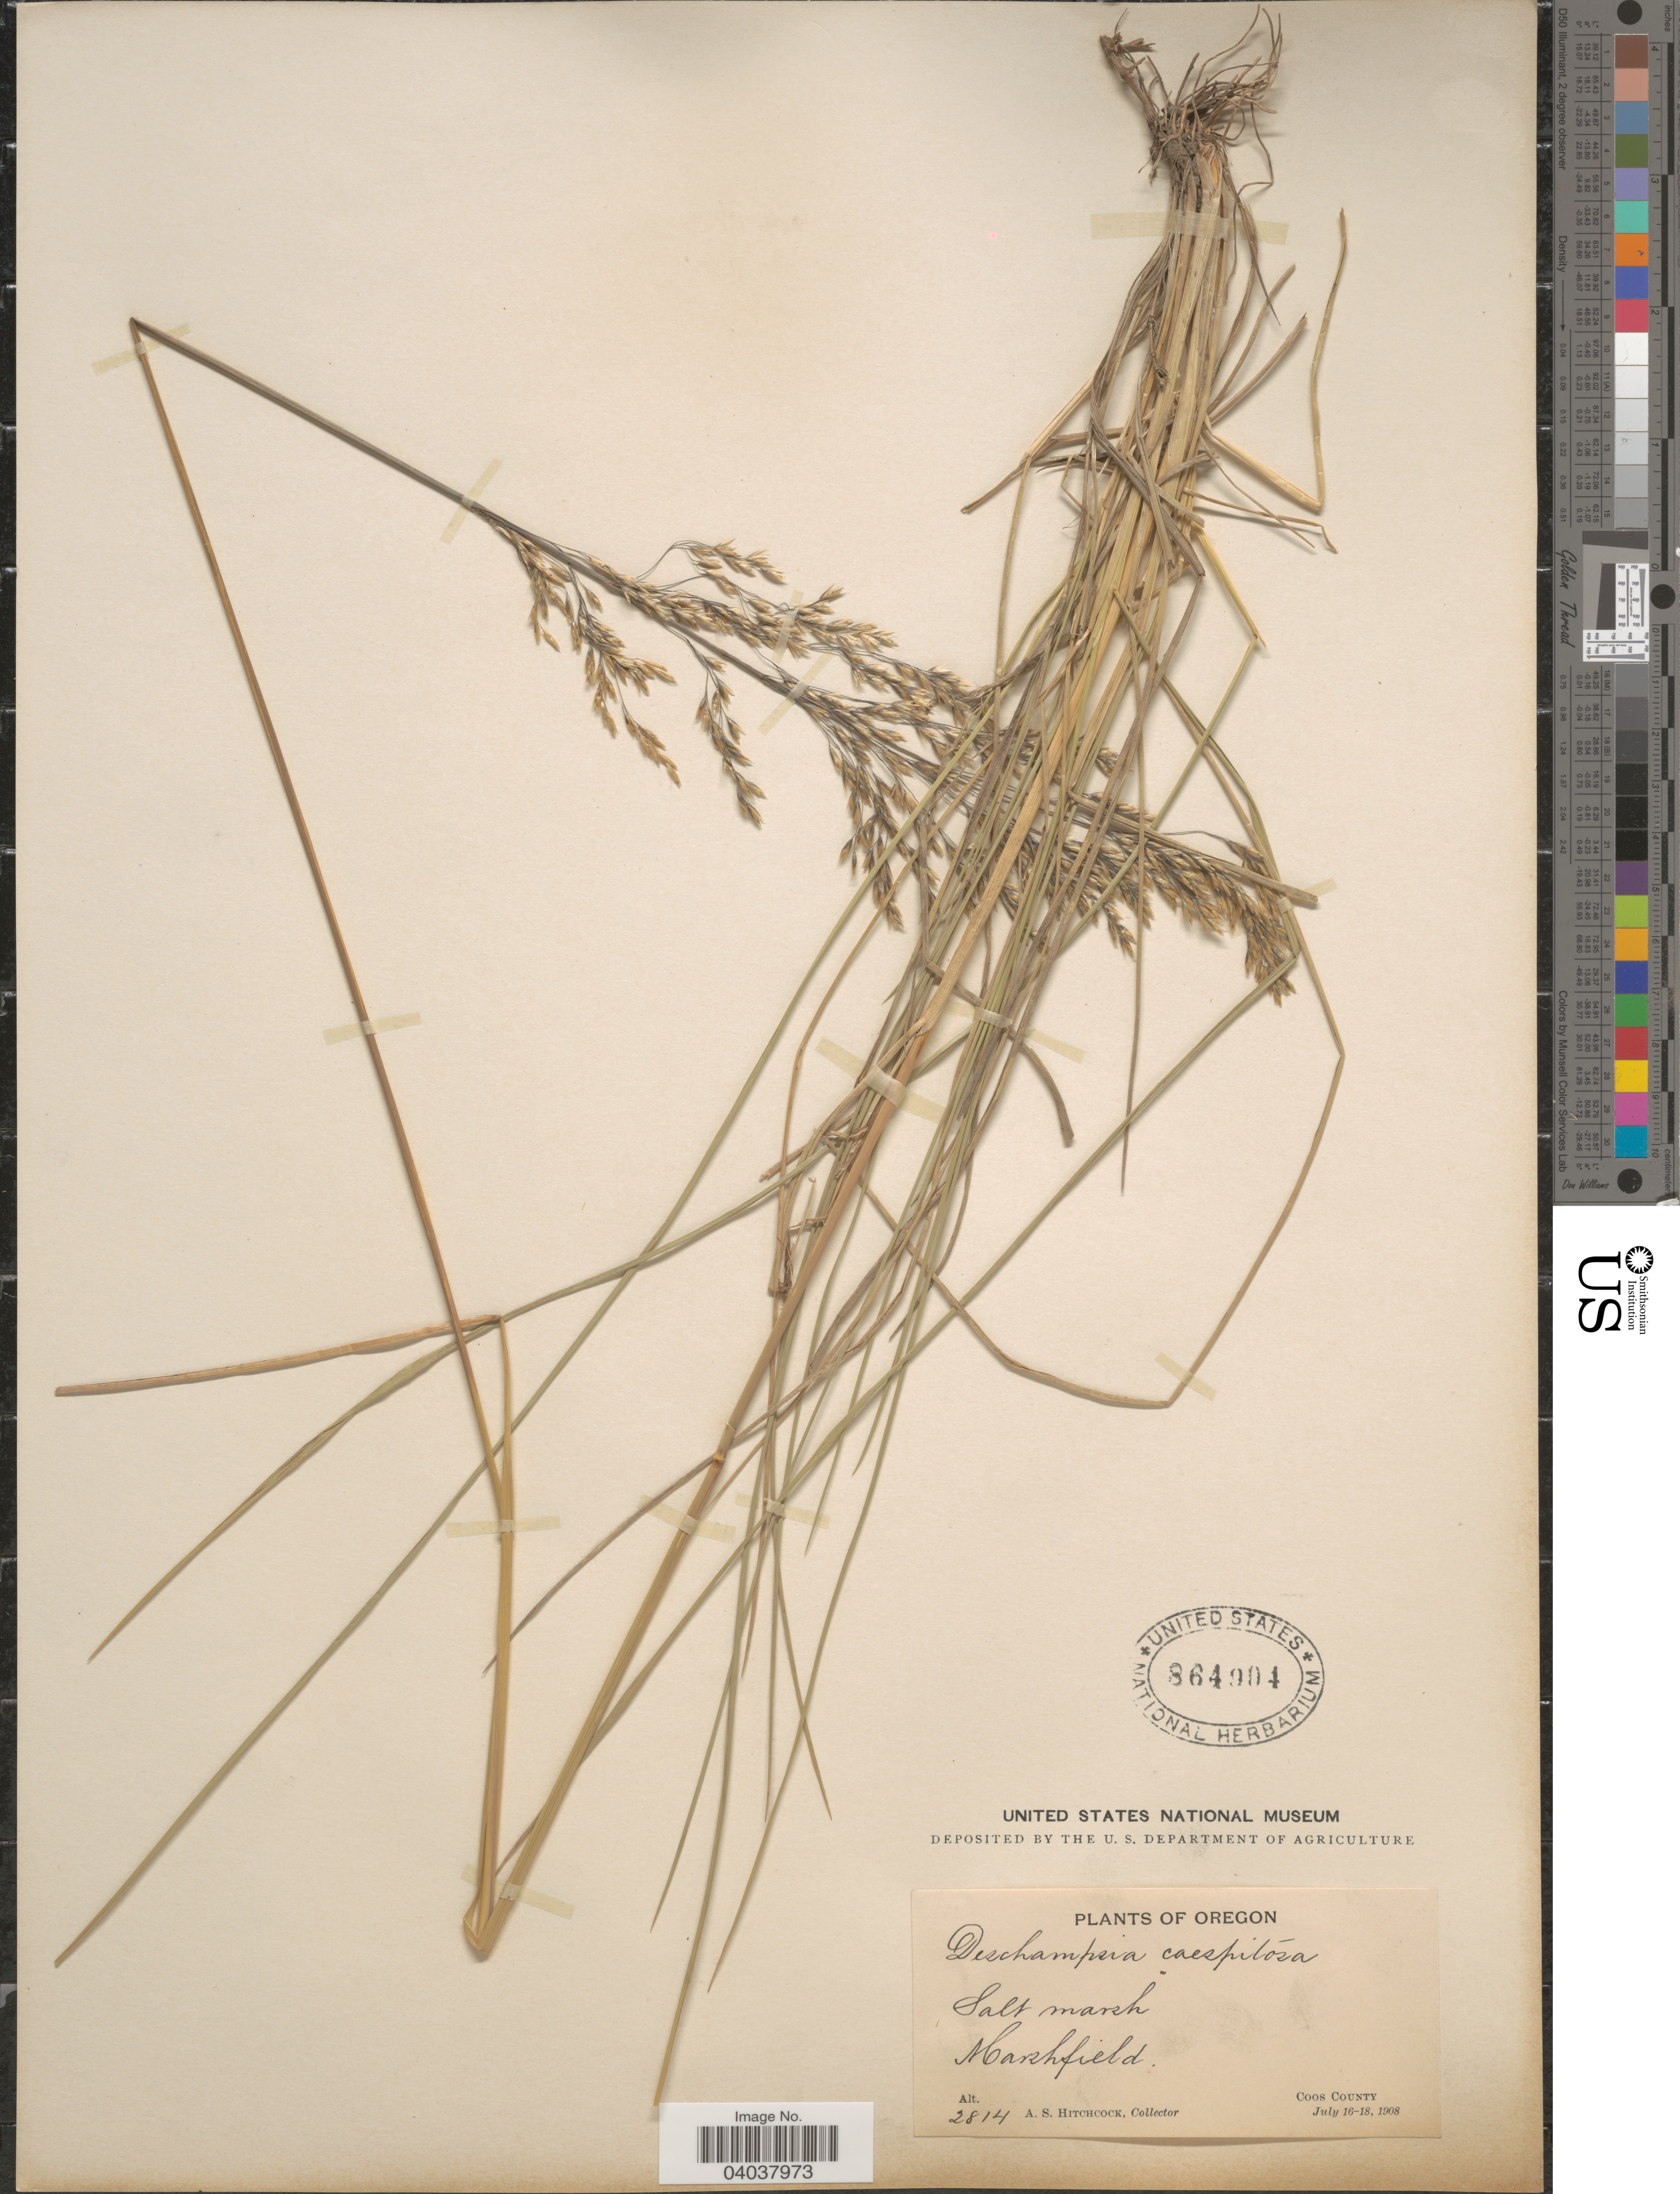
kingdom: Plantae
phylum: Tracheophyta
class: Liliopsida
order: Poales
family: Poaceae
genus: Deschampsia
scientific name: Deschampsia cespitosa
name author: (L.) P. Beauv.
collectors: A. S. Hitchcock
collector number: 2814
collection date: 1908-07-16/1908-07-18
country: United States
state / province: Oregon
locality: Marshfield. Coos County.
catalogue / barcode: US 864904